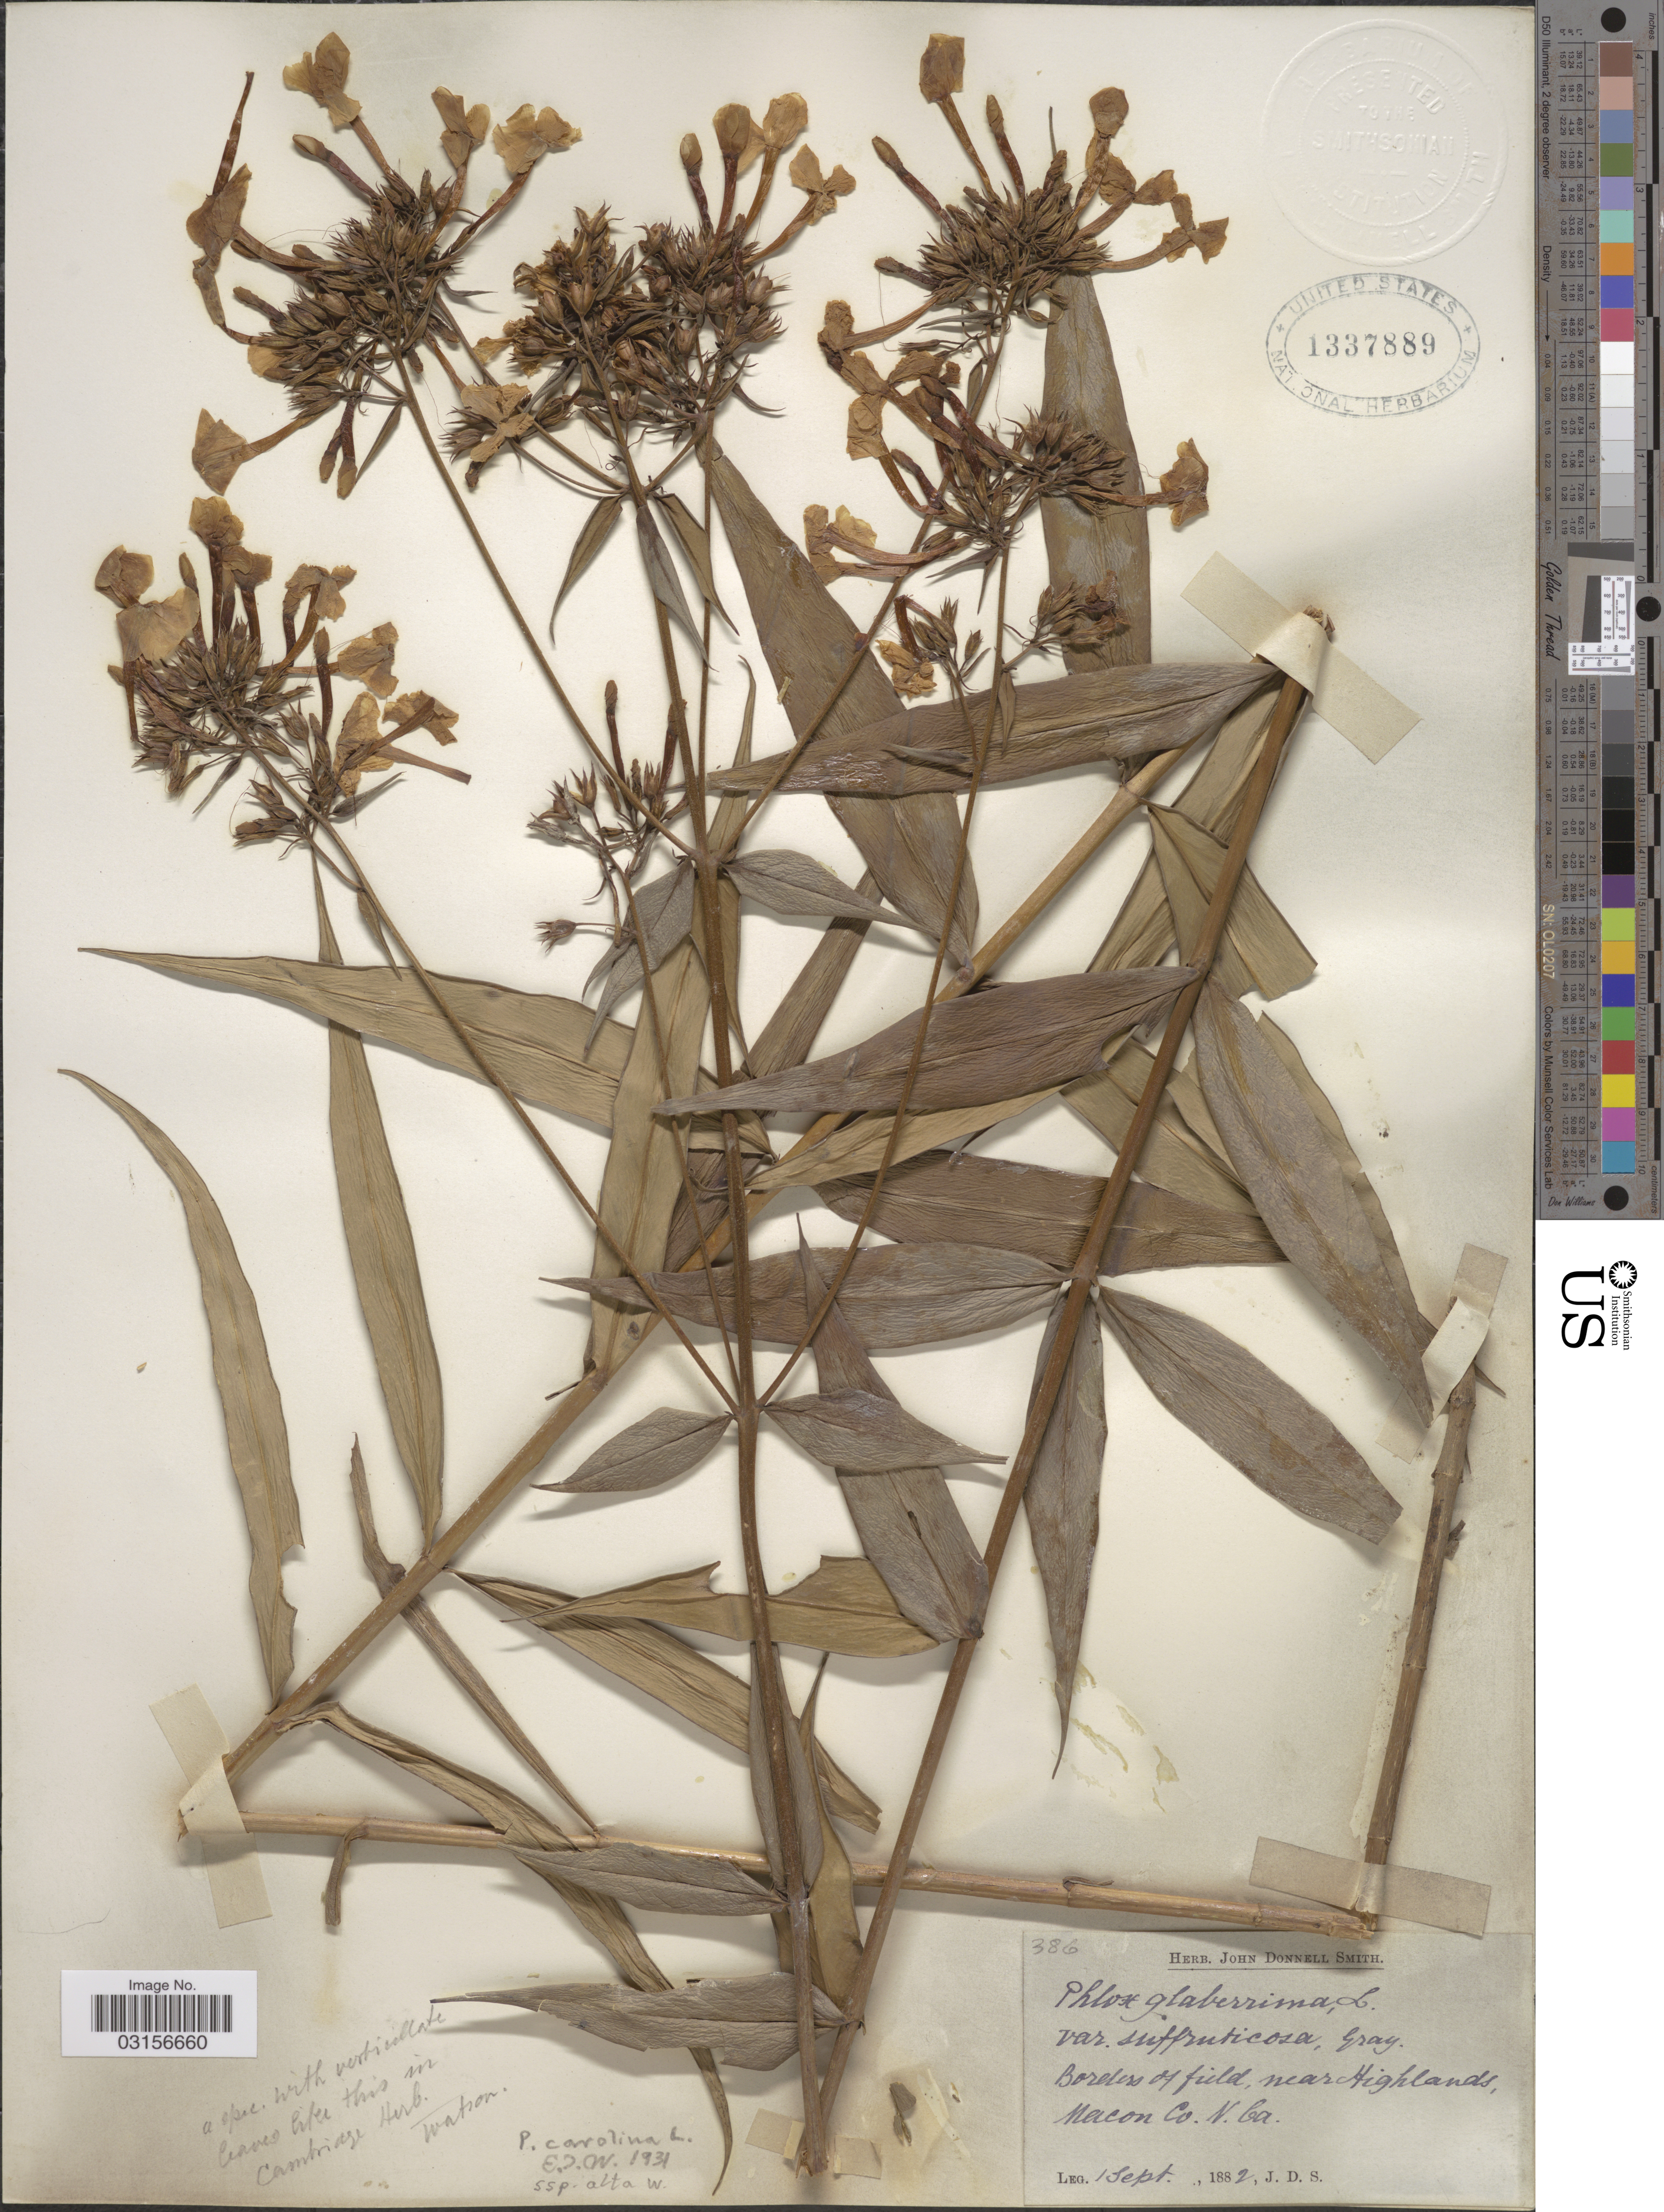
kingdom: Plantae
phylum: Tracheophyta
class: Magnoliopsida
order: Ericales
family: Polemoniaceae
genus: Phlox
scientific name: Phlox carolina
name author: L.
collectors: J. Donnell Smith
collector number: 386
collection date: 1882-09-01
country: United States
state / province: North Carolina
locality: Borders of field, near Highlands, Macon Co. N. Ca.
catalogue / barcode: US 1337889